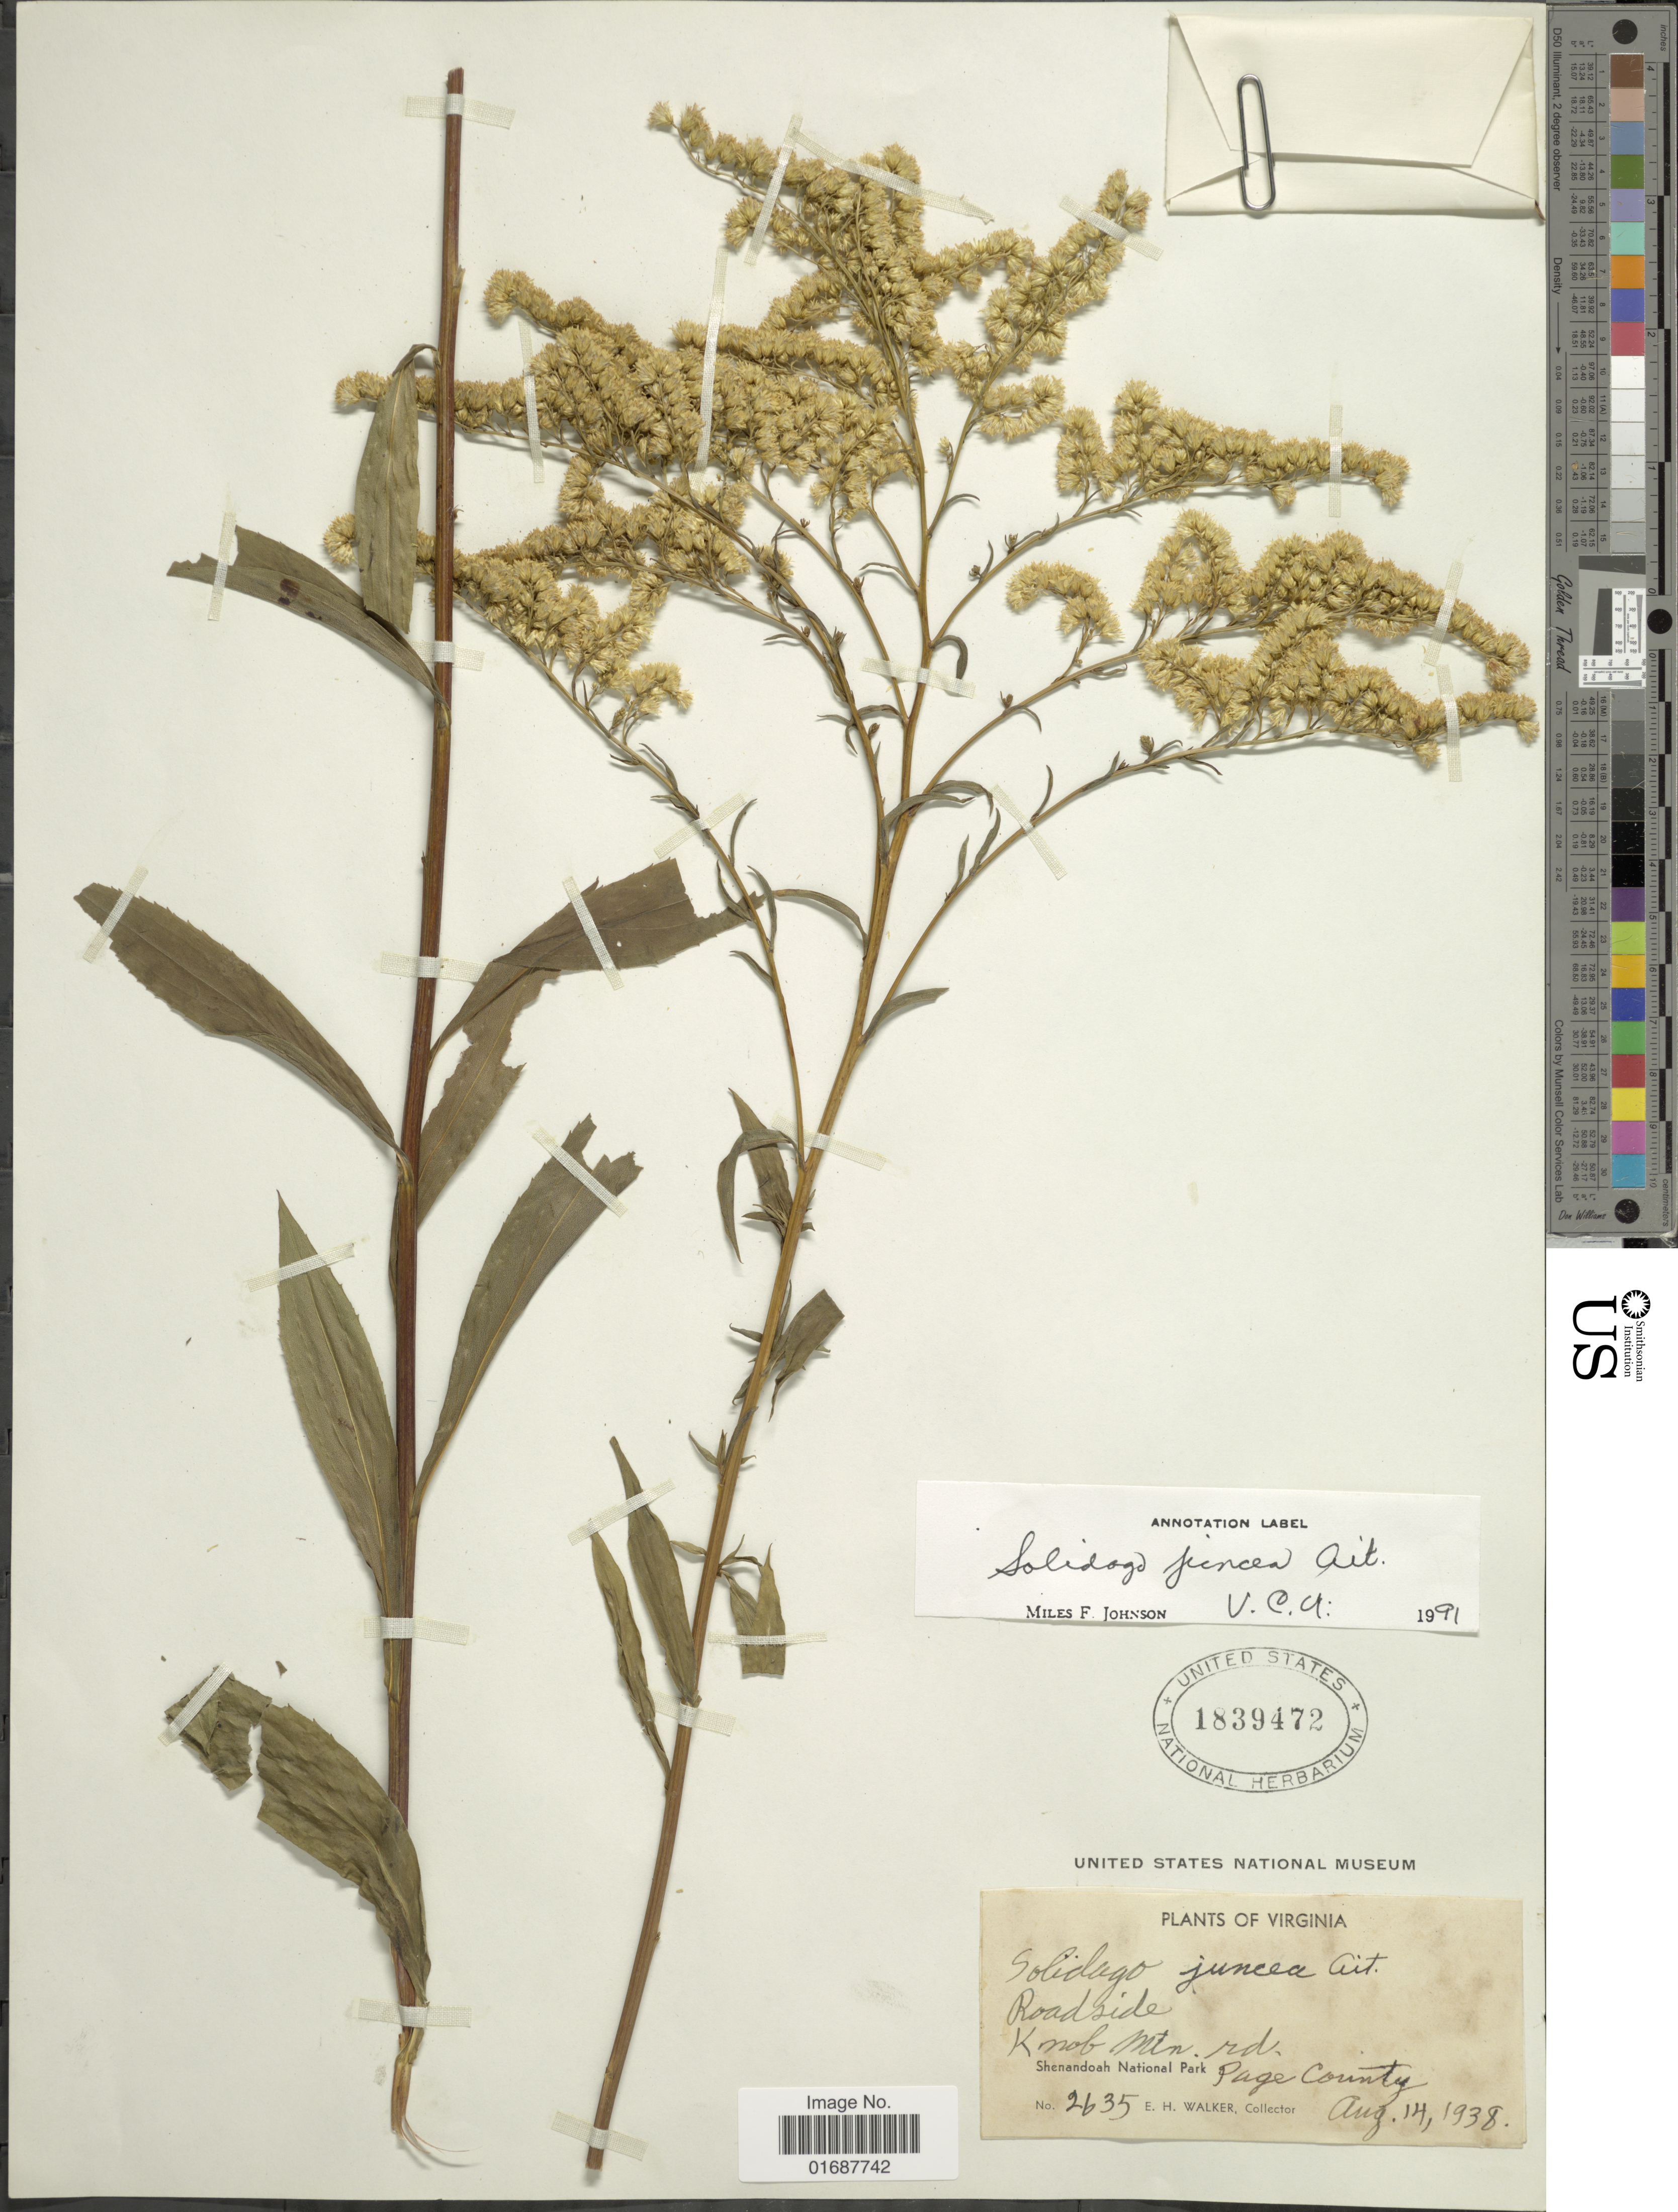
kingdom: Plantae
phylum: Tracheophyta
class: Magnoliopsida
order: Asterales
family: Asteraceae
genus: Solidago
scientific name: Solidago juncea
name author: Aiton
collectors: E. H. Walker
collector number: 2635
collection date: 1938-08-14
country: United States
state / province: Virginia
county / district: Page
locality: Knob Mtn. rd. Shenandoah National Park. Page County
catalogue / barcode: US 1839472